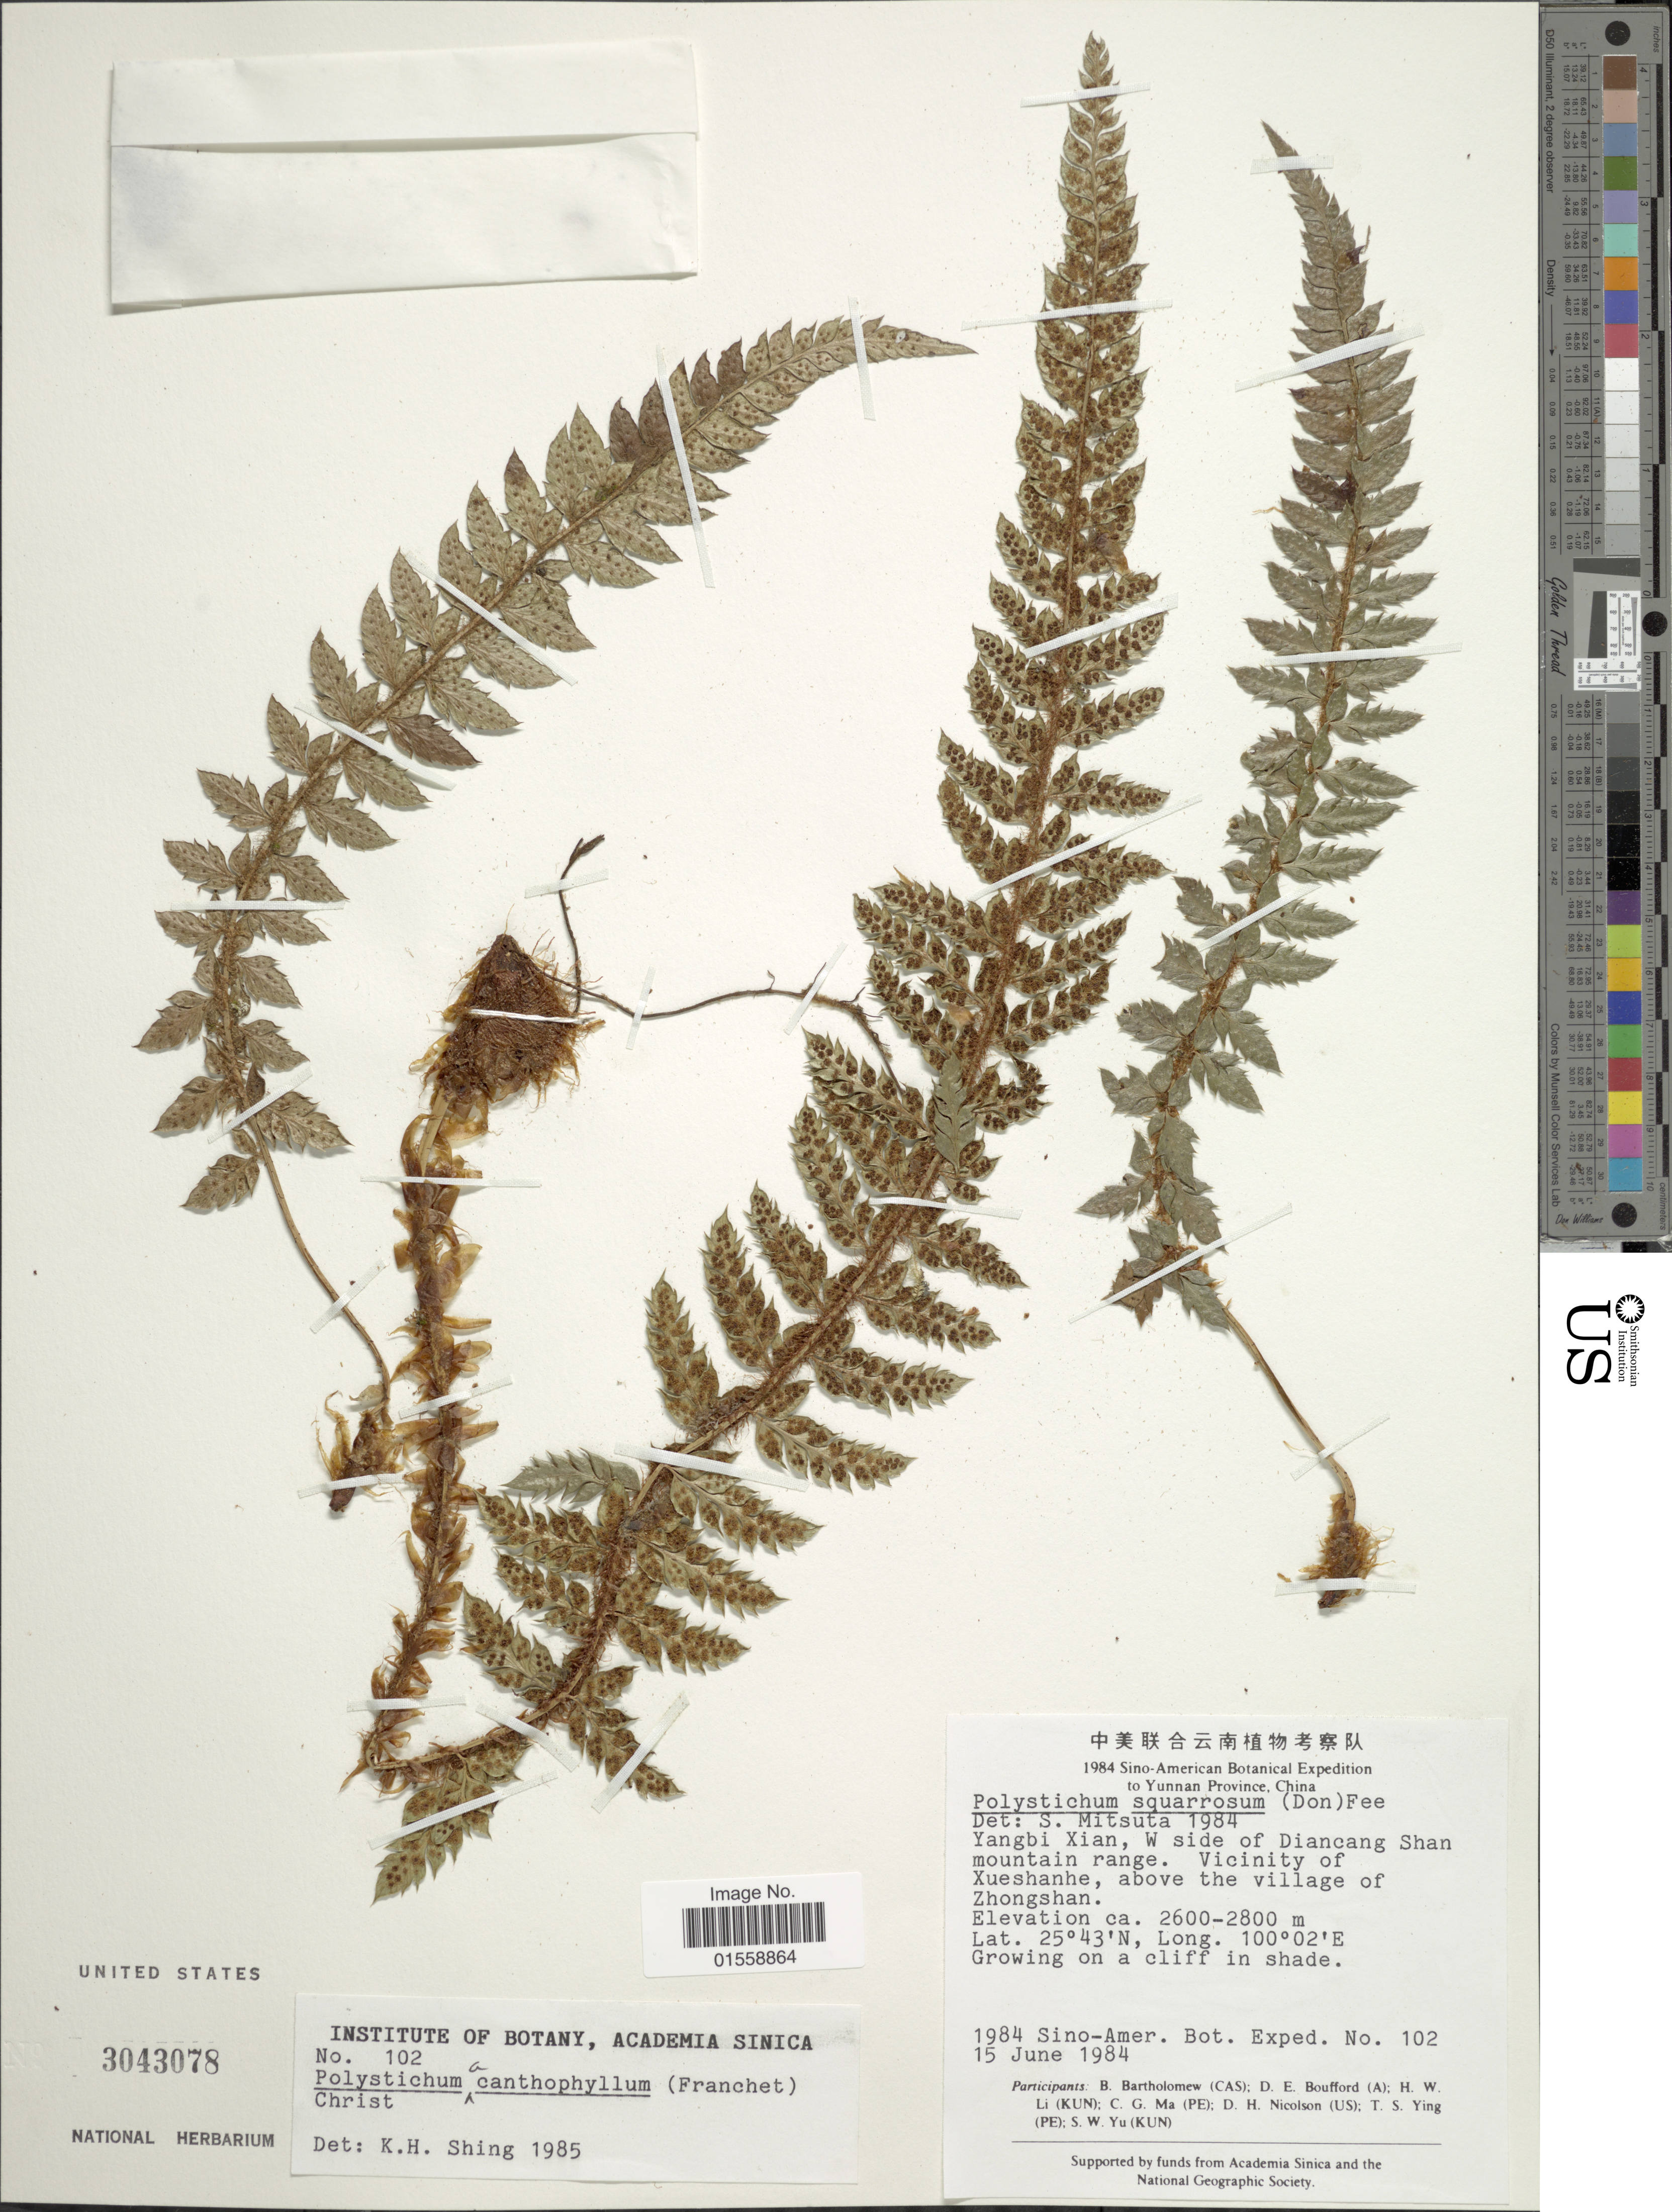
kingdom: Plantae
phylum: Tracheophyta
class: Polypodiopsida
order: Polypodiales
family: Dryopteridaceae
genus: Polystichum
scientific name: Polystichum acanthophyllum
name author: (Franch.) Christ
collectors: Sino-Amer. Bot. Exped. 1984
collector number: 102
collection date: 1984-06-15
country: China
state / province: Yunnan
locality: Yunnan Province, China, Yangbi Xian, W side of Diancang Shan mountain range, vicinity of Xueshanhe, above the village of Zhongshan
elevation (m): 2600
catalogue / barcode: US 3043078